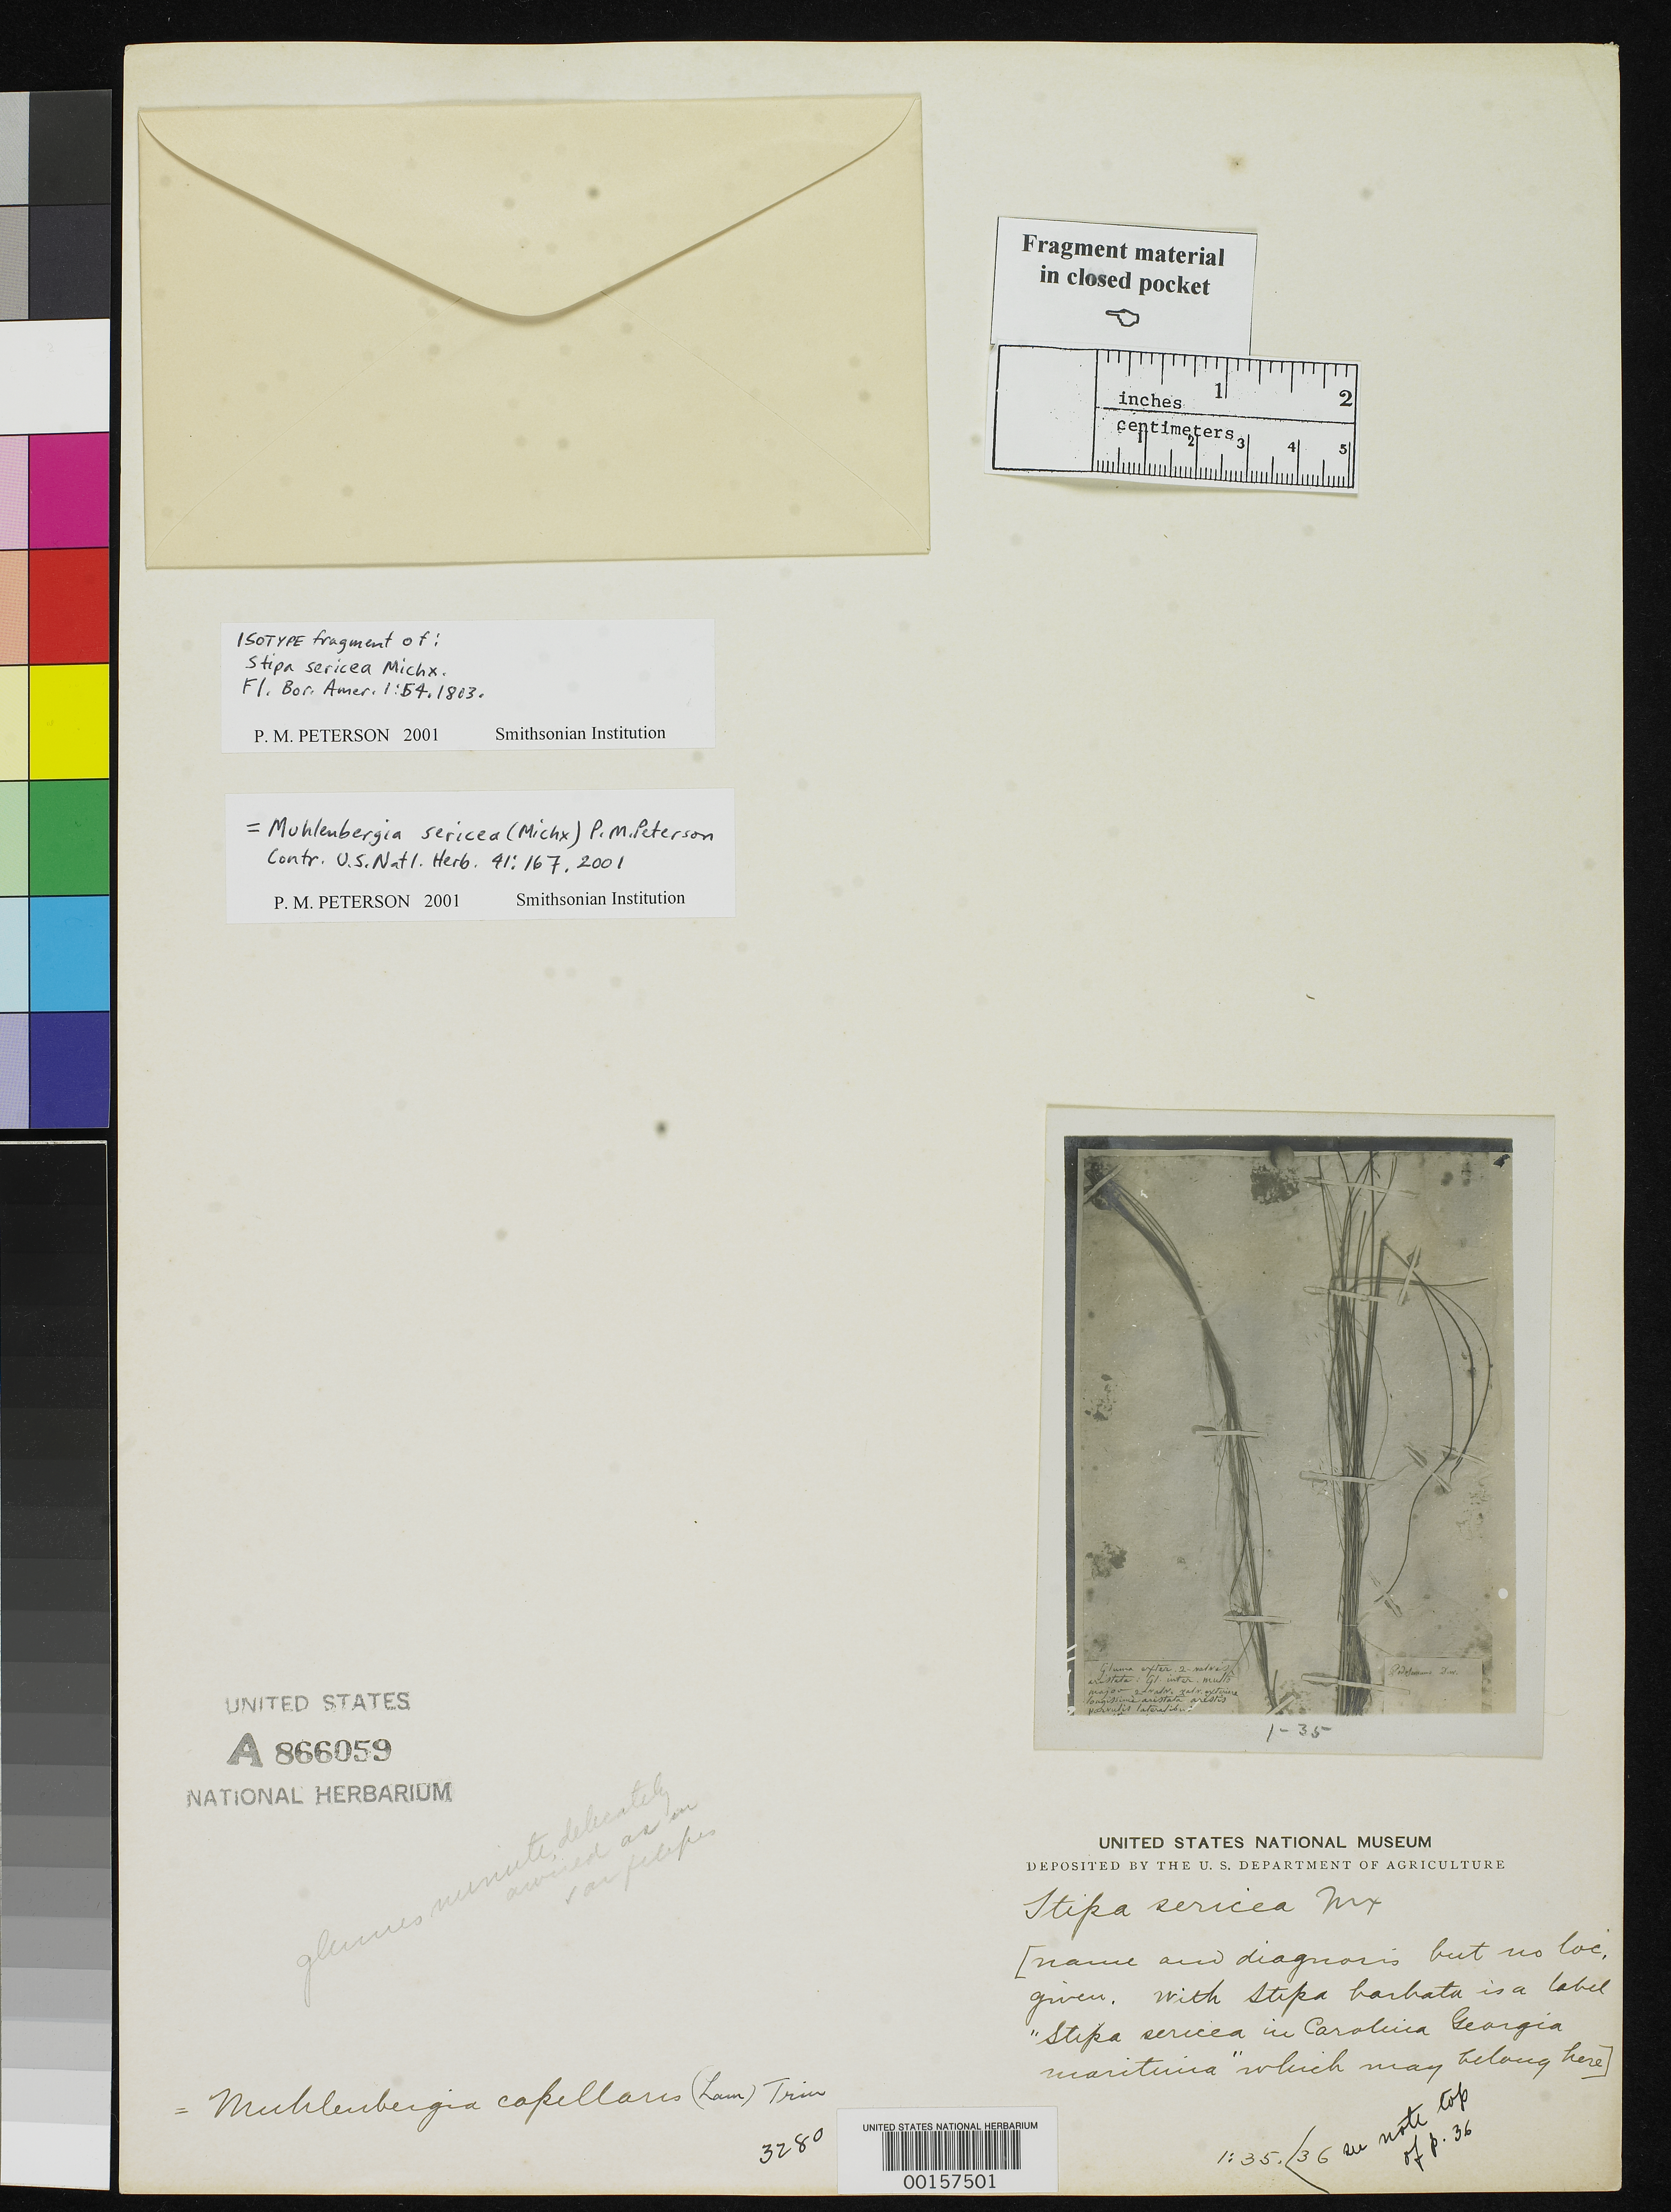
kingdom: Plantae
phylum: Tracheophyta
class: Liliopsida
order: Poales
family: Poaceae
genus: Stipa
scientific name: Stipa sericea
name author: Michx.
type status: Type Fragment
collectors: A. Michaux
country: United States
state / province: South Carolina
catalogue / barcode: US 866059A